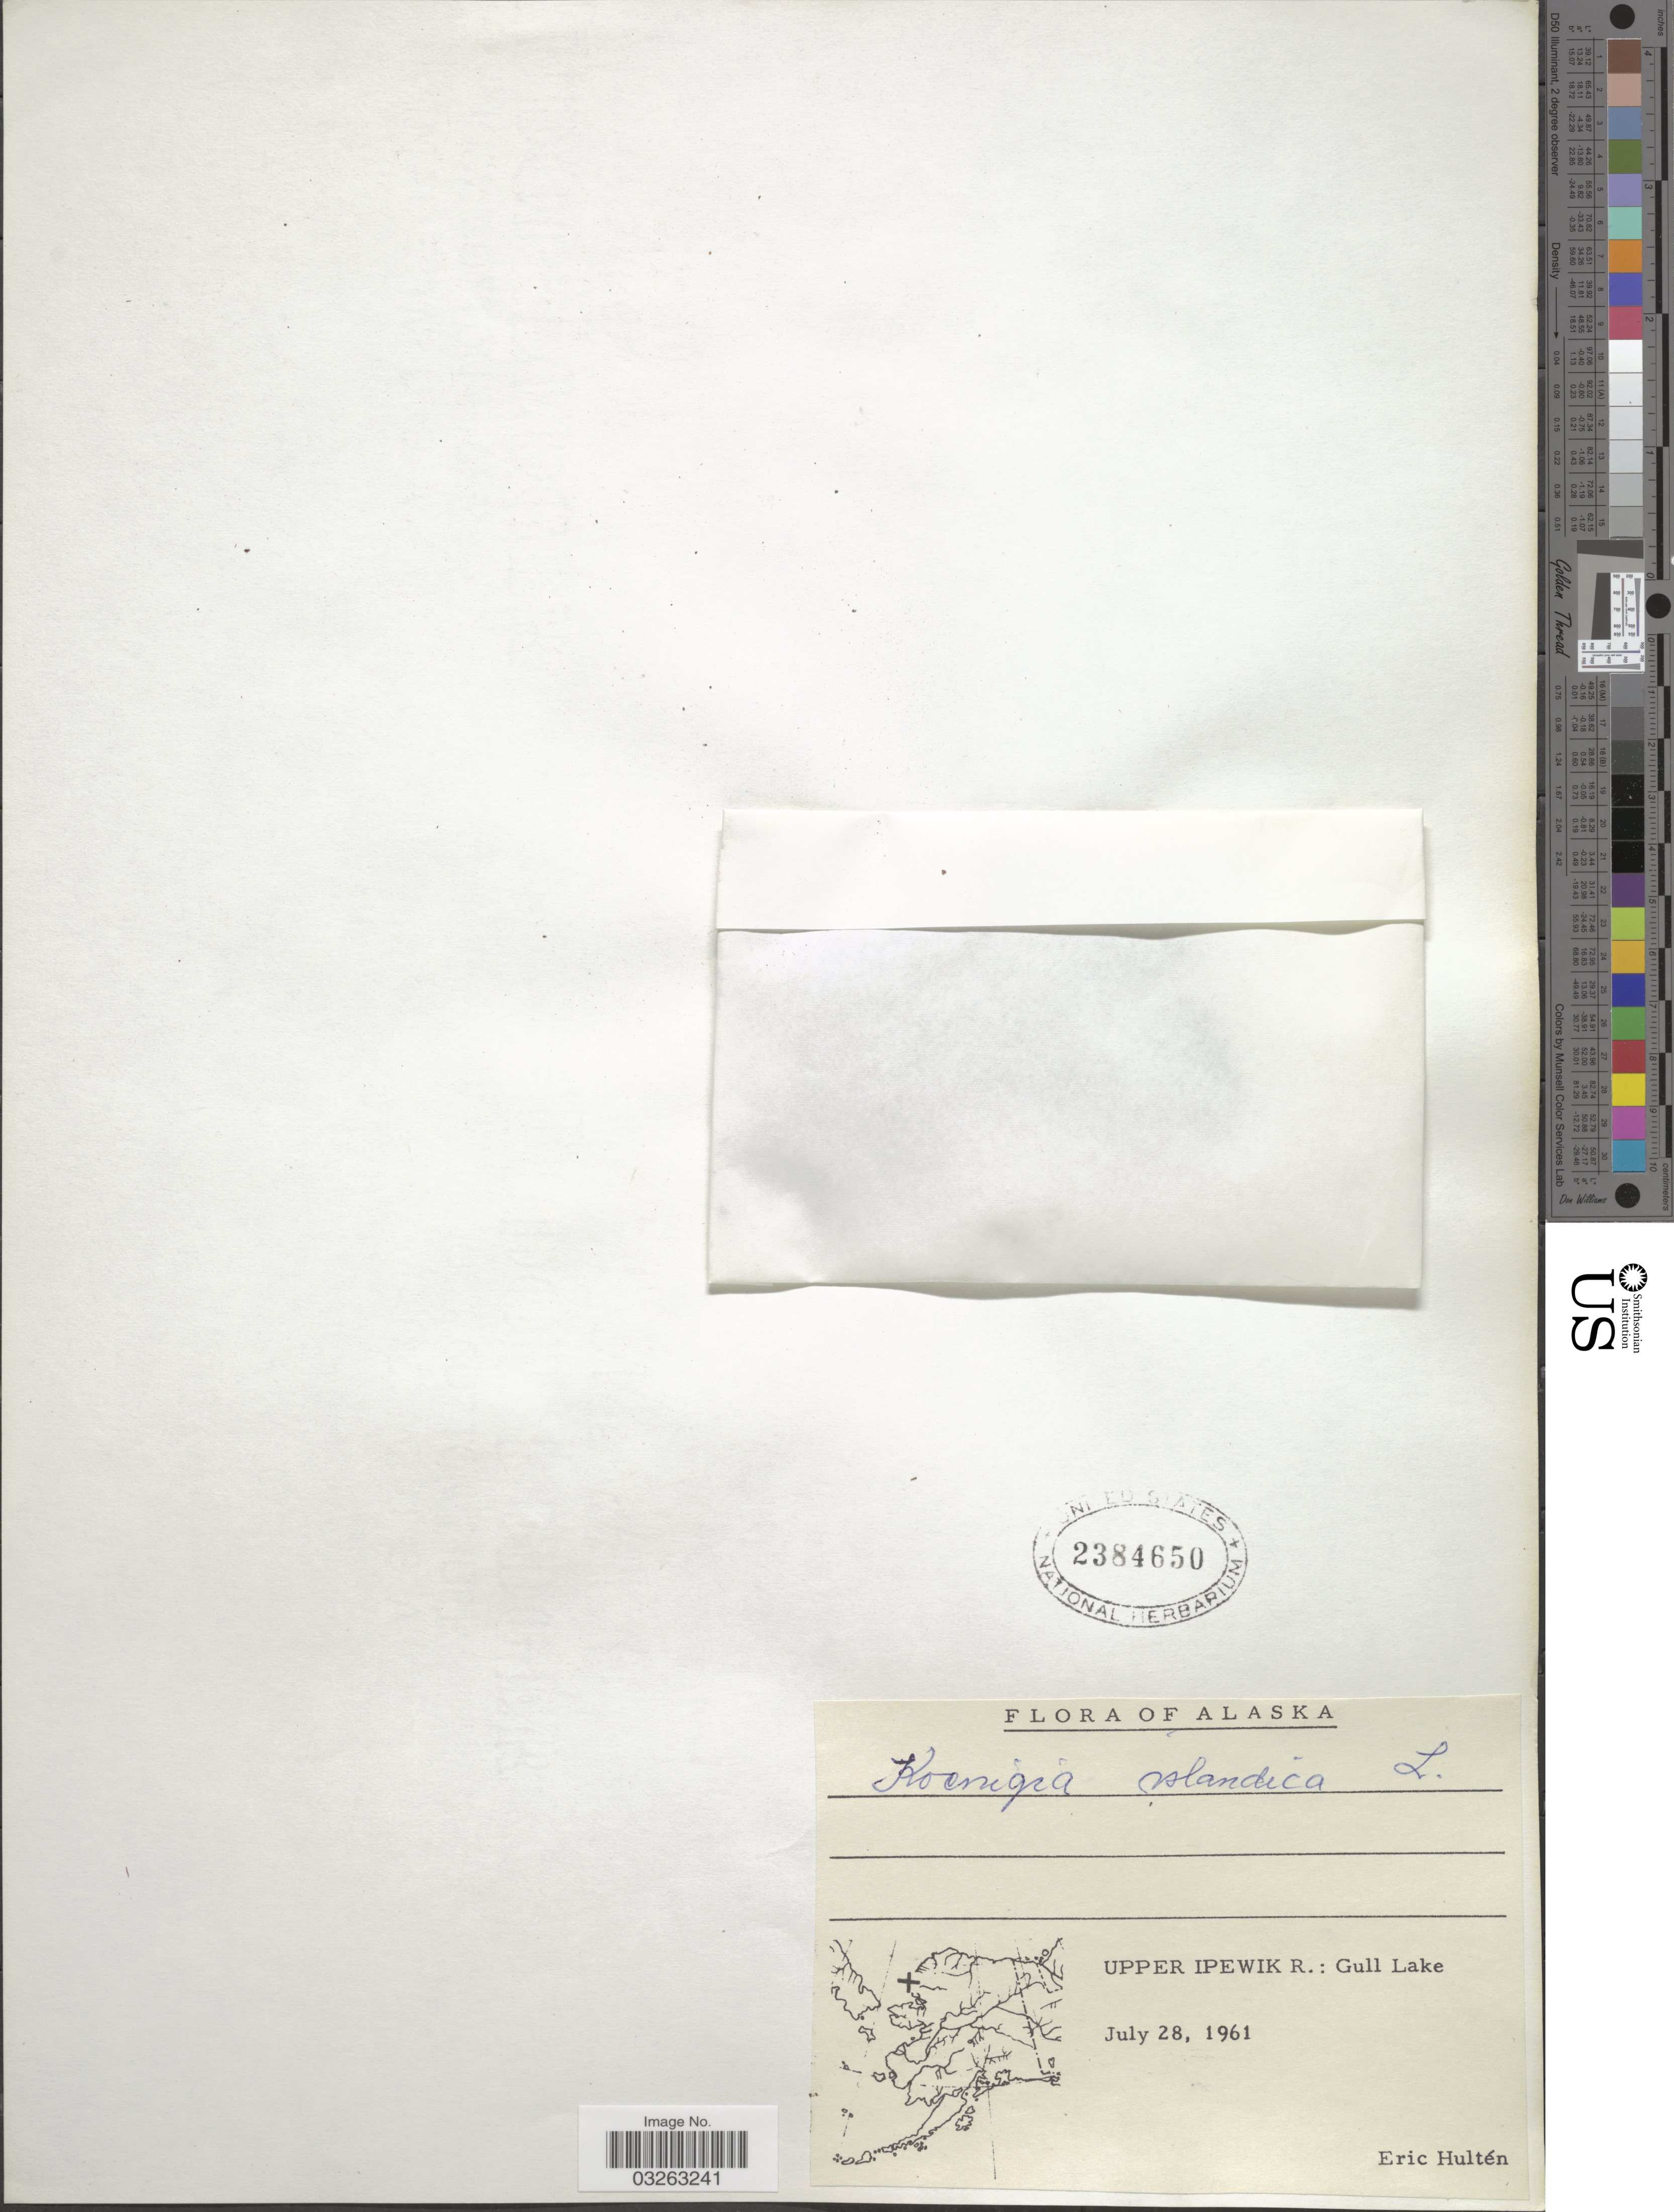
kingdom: Plantae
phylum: Tracheophyta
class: Magnoliopsida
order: Caryophyllales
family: Polygonaceae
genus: Koenigia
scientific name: Koenigia islandica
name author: L.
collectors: E. G. Hultén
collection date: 1961-07-28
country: United States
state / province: Alaska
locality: Upper Ipewik R.: Gull Lake.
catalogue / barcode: US 2384650